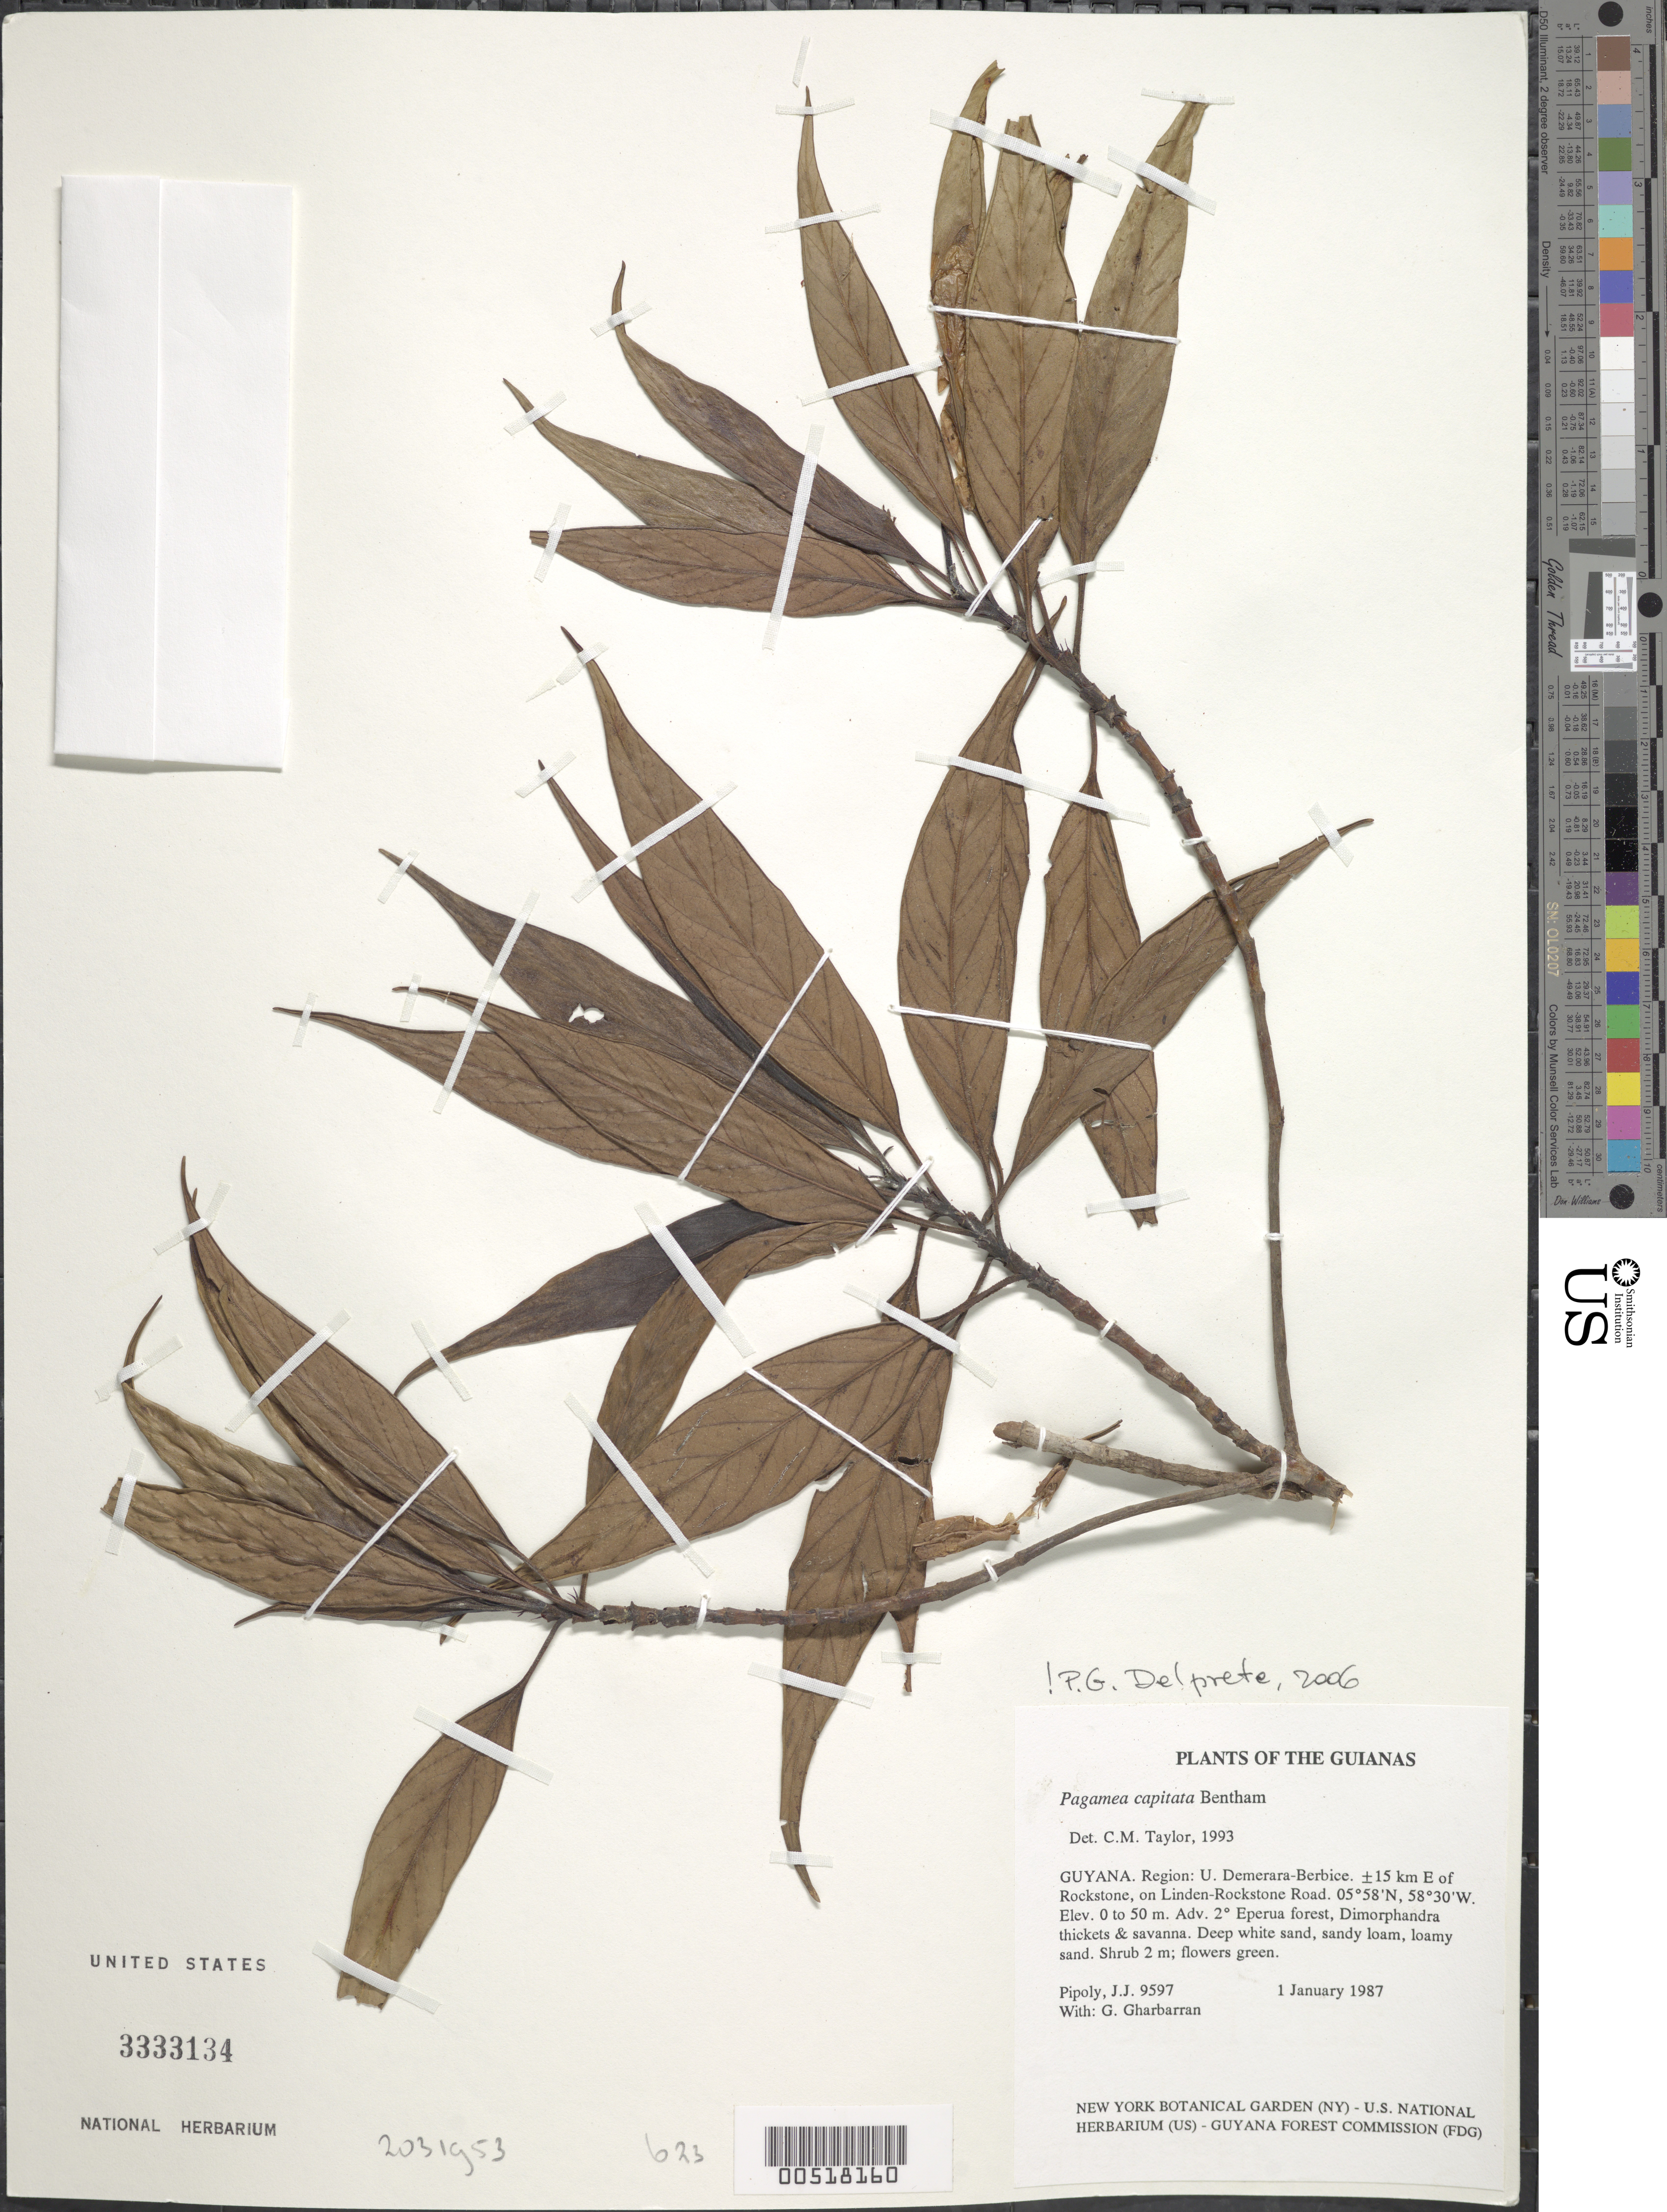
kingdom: Plantae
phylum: Tracheophyta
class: Magnoliopsida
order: Gentianales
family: Rubiaceae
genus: Pagamea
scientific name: Pagamea capitata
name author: Benth.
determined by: Delprete, P. G., Herb. de Guyane Cay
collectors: J. J. Pipoly & G. Gharbarran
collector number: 9597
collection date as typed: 11 January 1987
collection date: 1987-01-11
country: Guyana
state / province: U. Demerara-Berbice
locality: ±15 km E of Rockstone, on Linden-Rockstone Road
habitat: Adv. secondary Eperua forest, Dimorphandra thickets & savanna. Deep white sand, sandy loam, loamy sand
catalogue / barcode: US 3333134